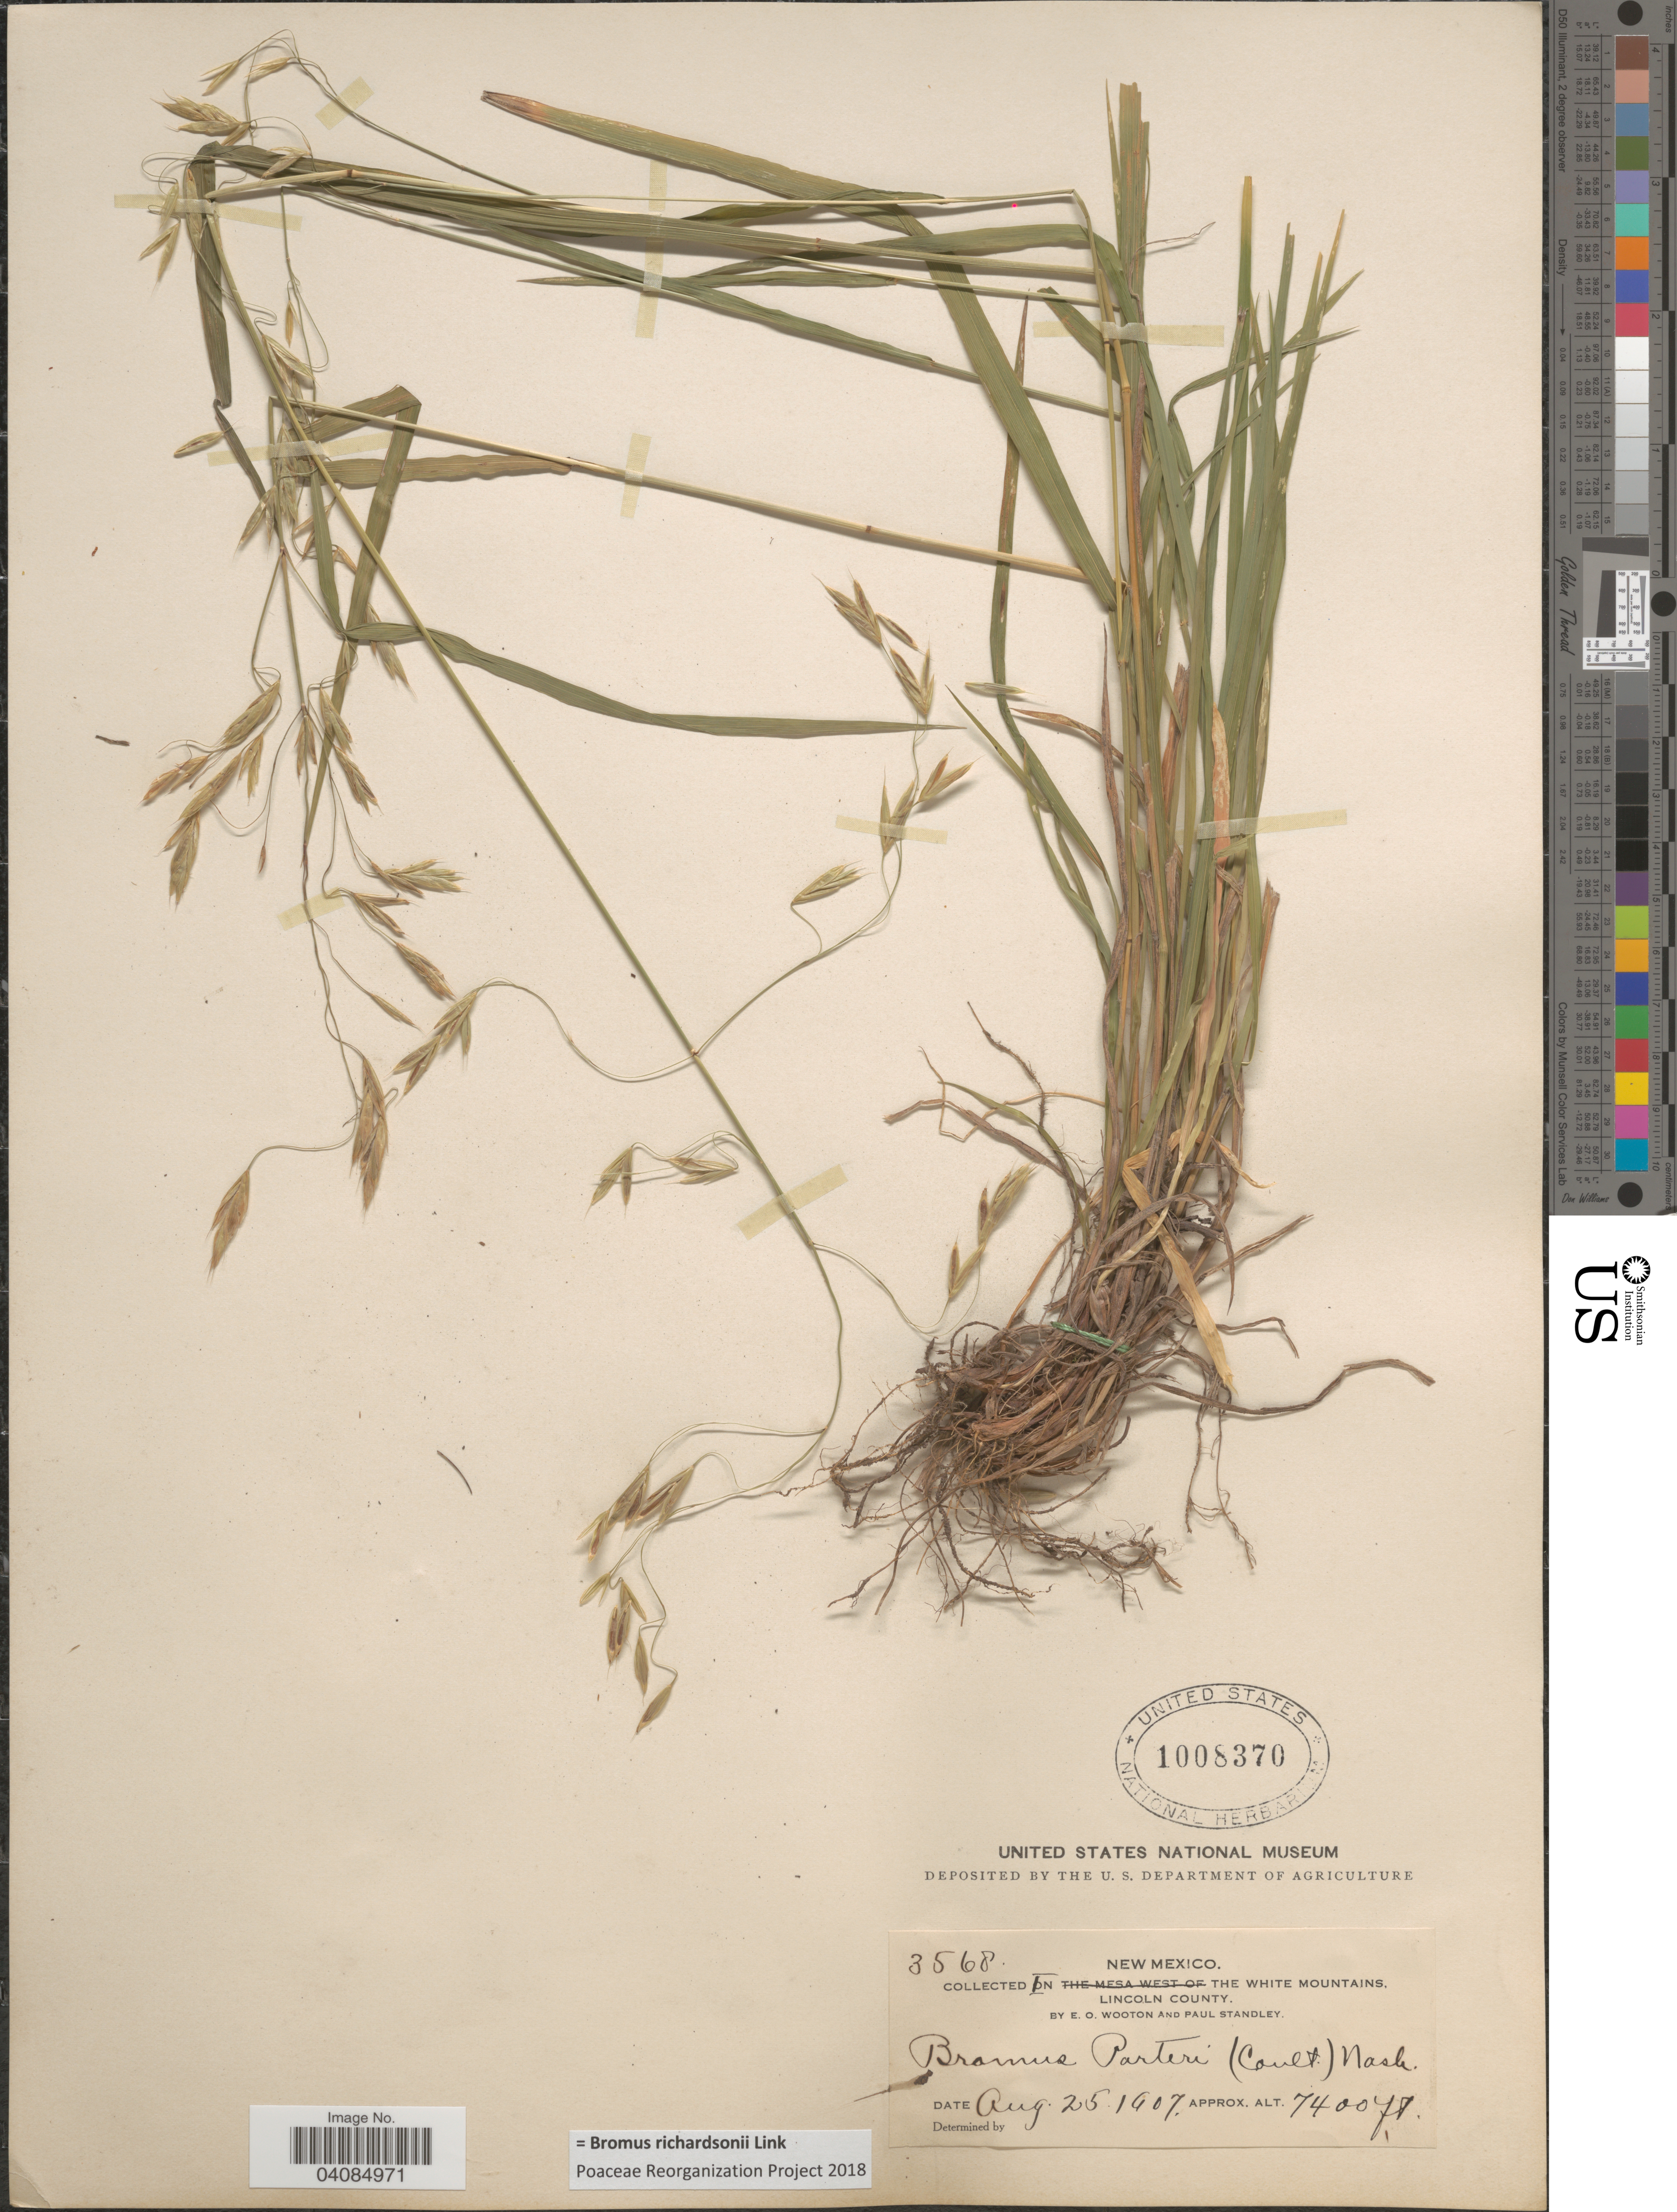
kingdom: Plantae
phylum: Tracheophyta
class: Liliopsida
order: Poales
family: Poaceae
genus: Bromus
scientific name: Bromus racemosus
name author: L.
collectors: E. O. Wooton & P. C. Standley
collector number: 3568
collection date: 1907-08-25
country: United States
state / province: New Mexico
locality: In the White Mountains. Lincoln County.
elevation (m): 2256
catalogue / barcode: US 1008370